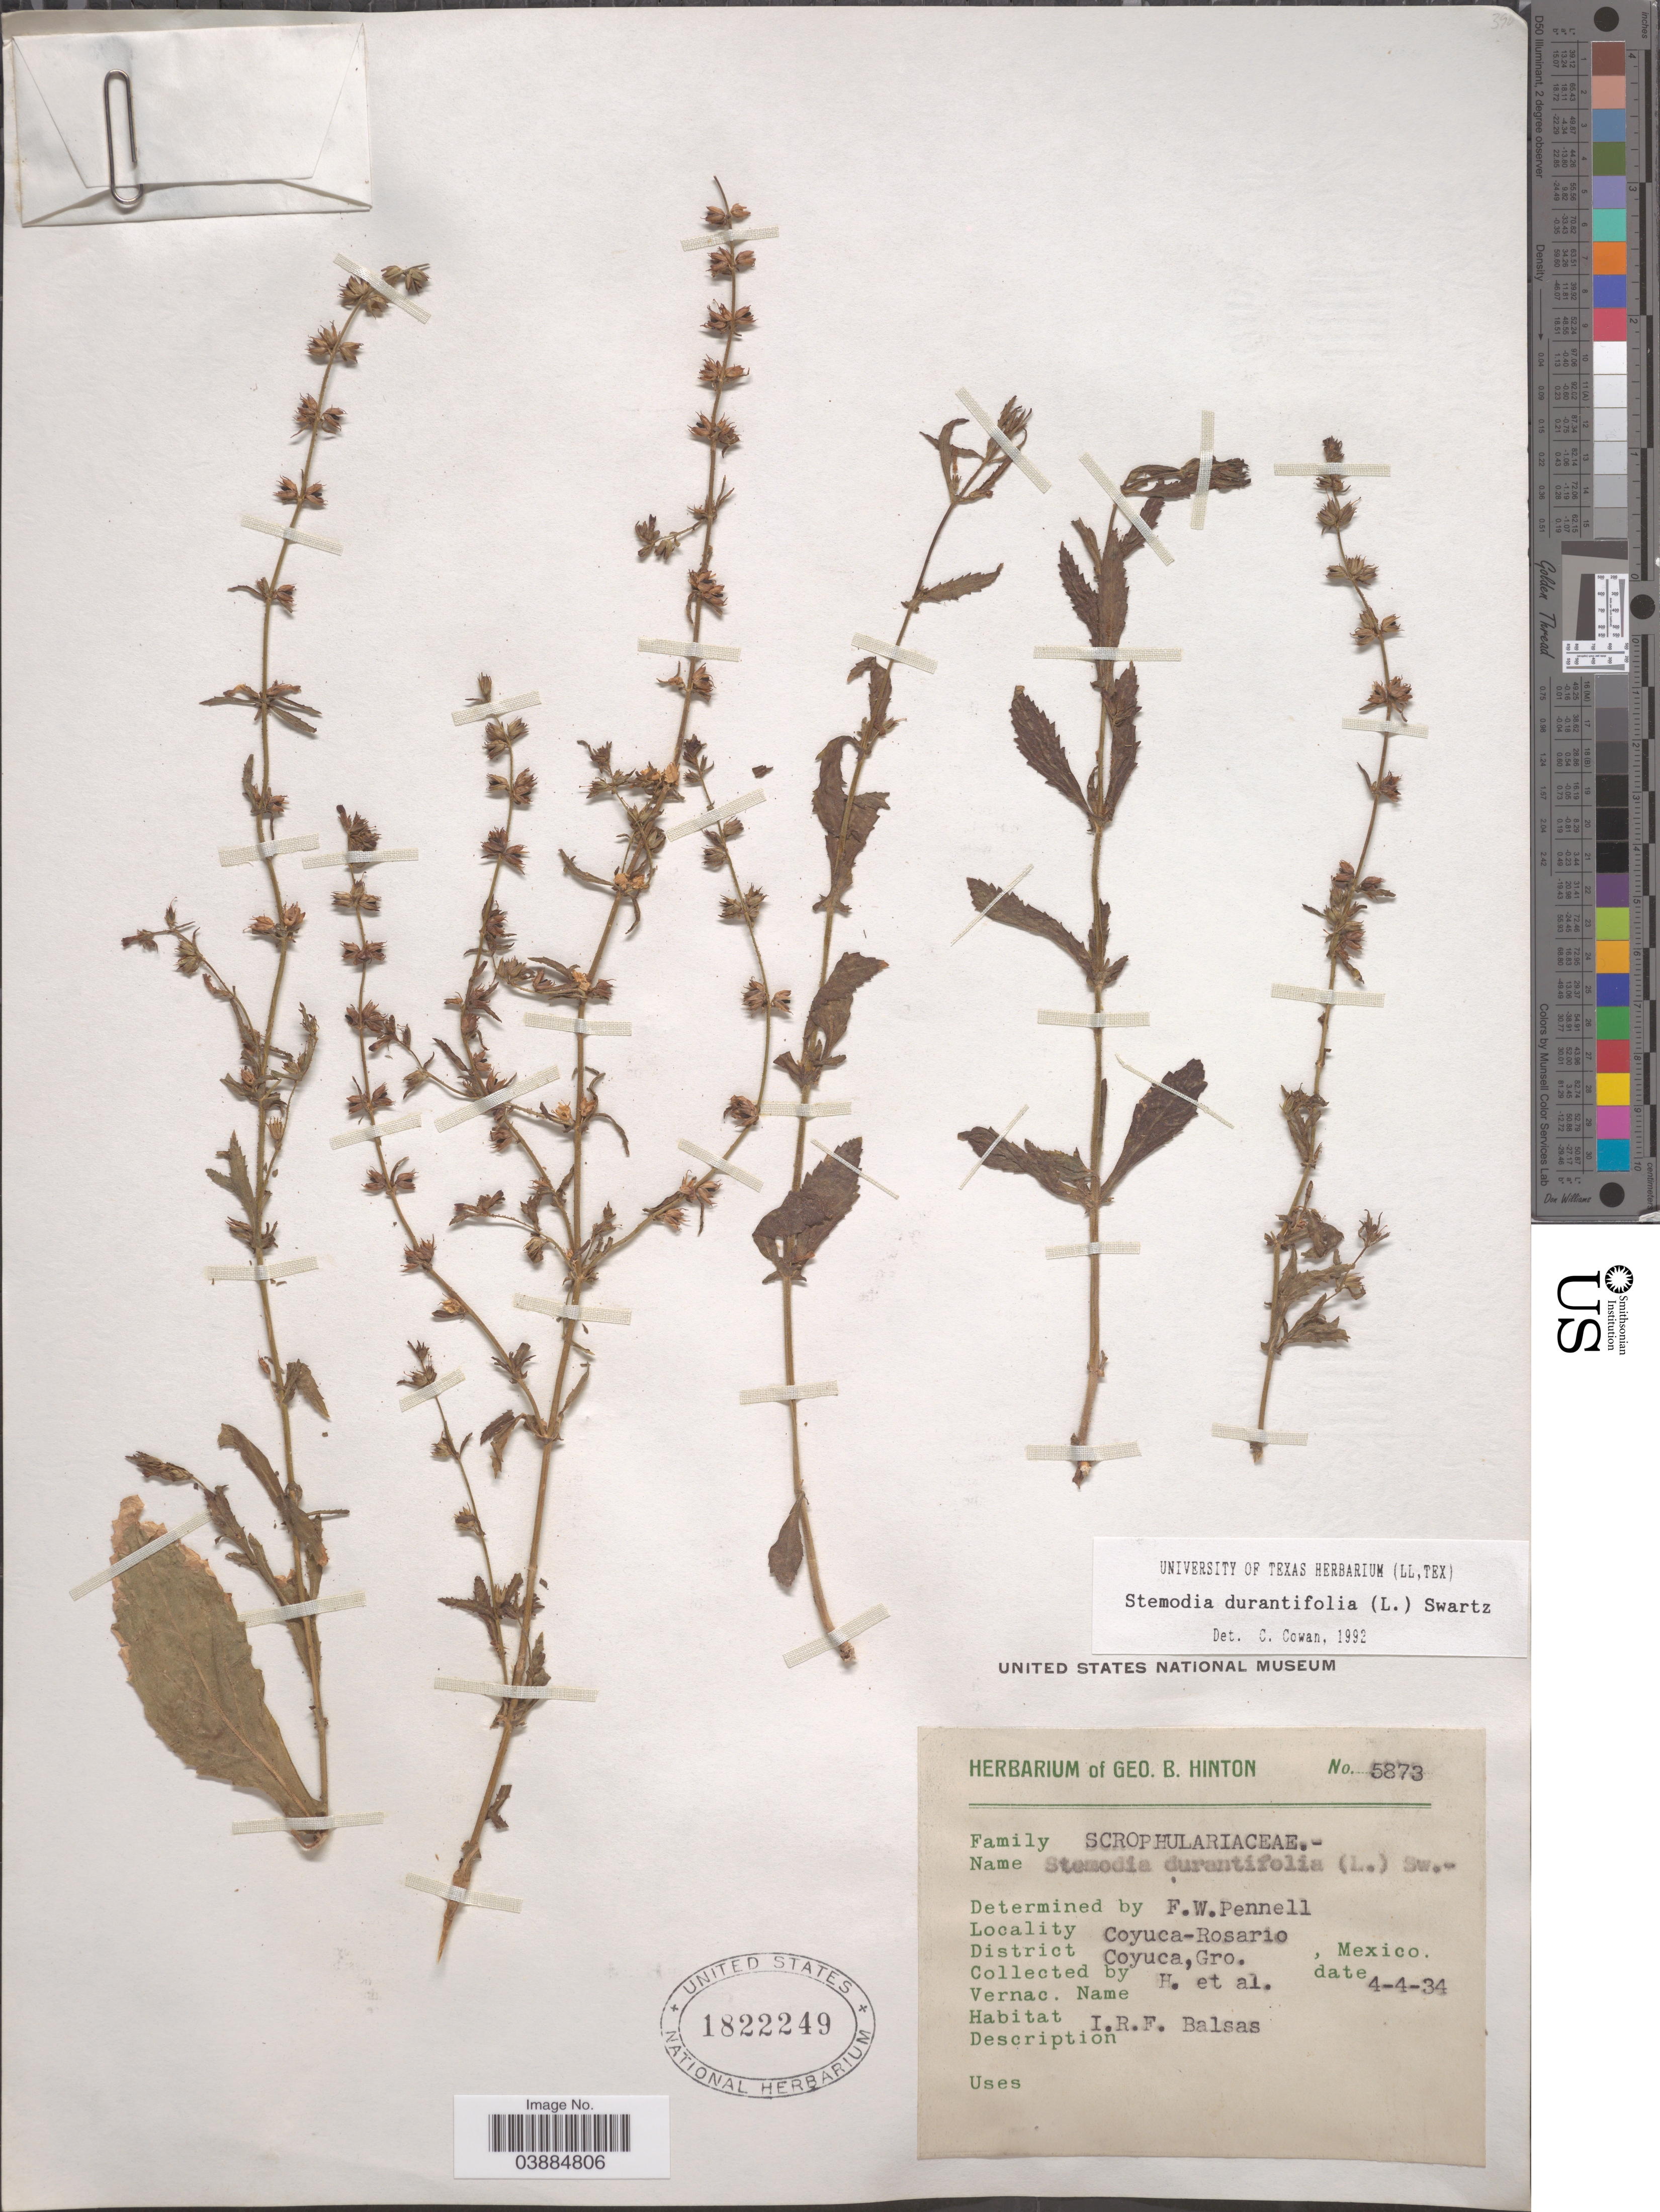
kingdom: Plantae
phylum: Tracheophyta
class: Magnoliopsida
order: Lamiales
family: Plantaginaceae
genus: Stemodia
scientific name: Stemodia durantifolia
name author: (L.) Sw.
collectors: G. B. Hinton & et al.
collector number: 5873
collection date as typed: Transcribed d/m/y: 4/4/34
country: Mexico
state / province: Guerrero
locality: Coyuca-Rosario. District Coyuca.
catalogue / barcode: US 1822249